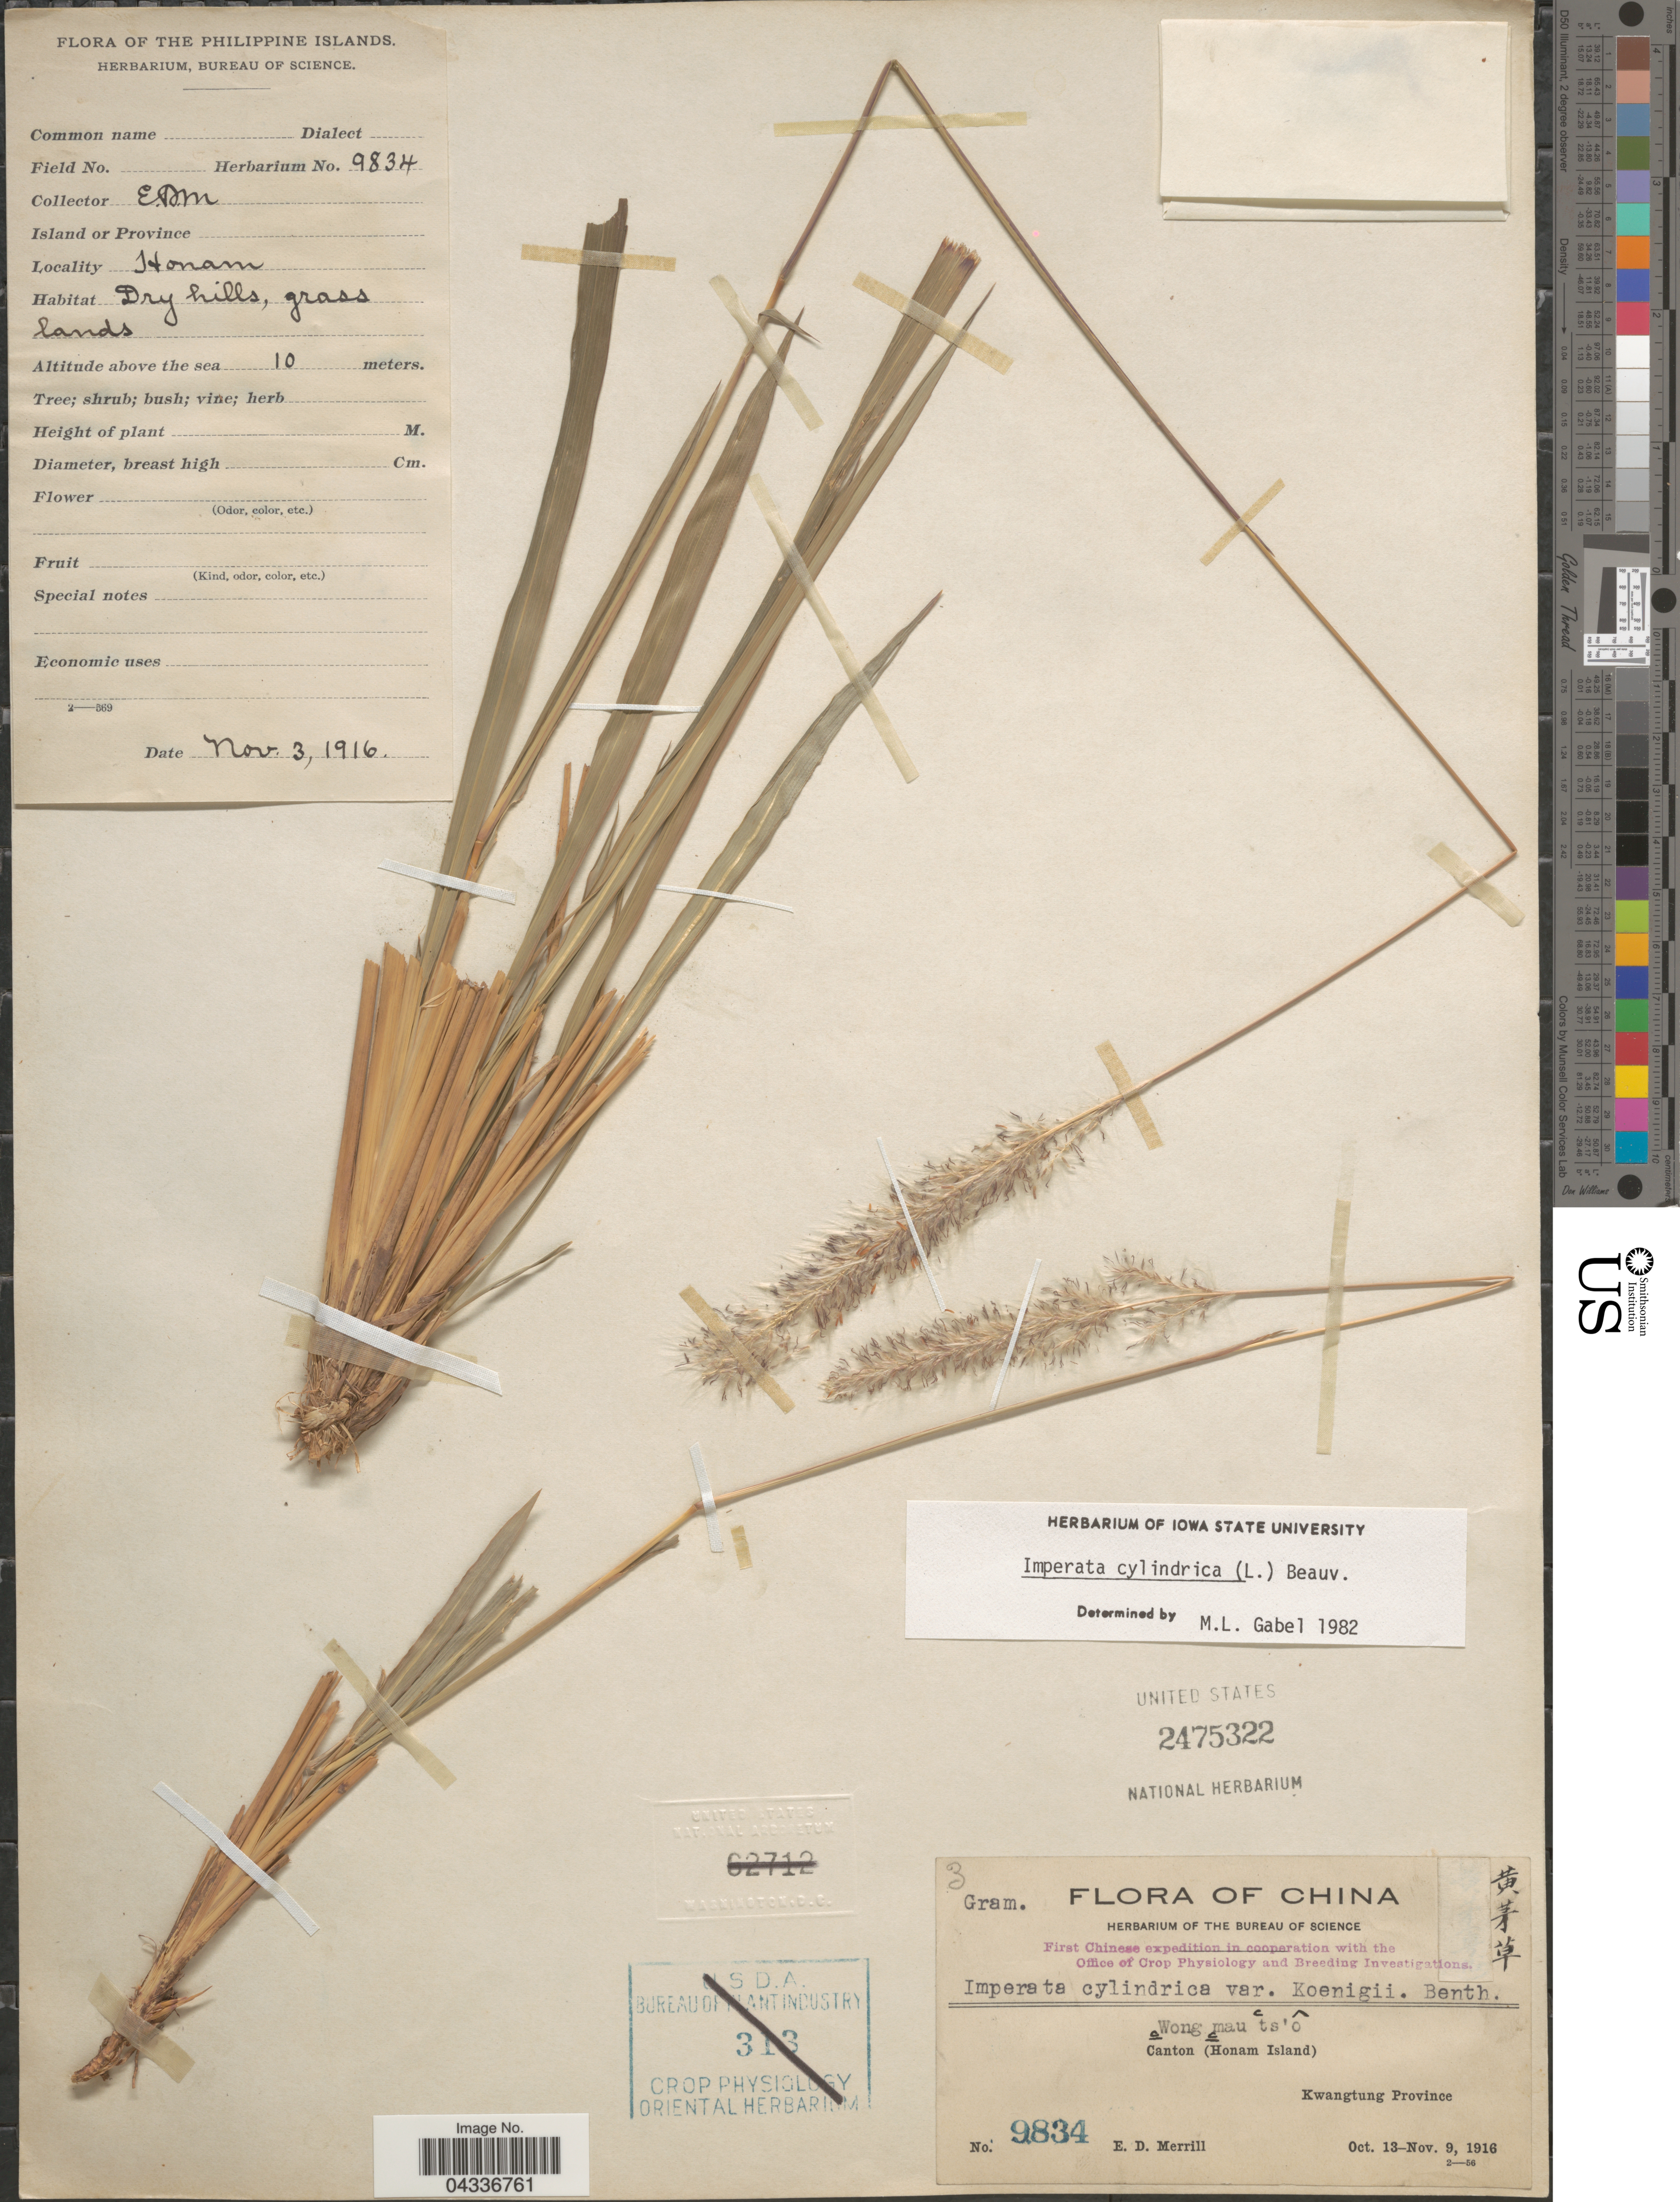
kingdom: Plantae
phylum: Tracheophyta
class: Liliopsida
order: Poales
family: Poaceae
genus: Imperata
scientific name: Imperata cylindrica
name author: (L.) P. Beauv.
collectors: E. D. Merrill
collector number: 9834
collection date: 1916-11-03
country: China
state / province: Guangdong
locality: Honam. Wong mau ts'o. Canton (Honam Island). Kwangtung Province.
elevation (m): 10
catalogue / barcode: US 2475322